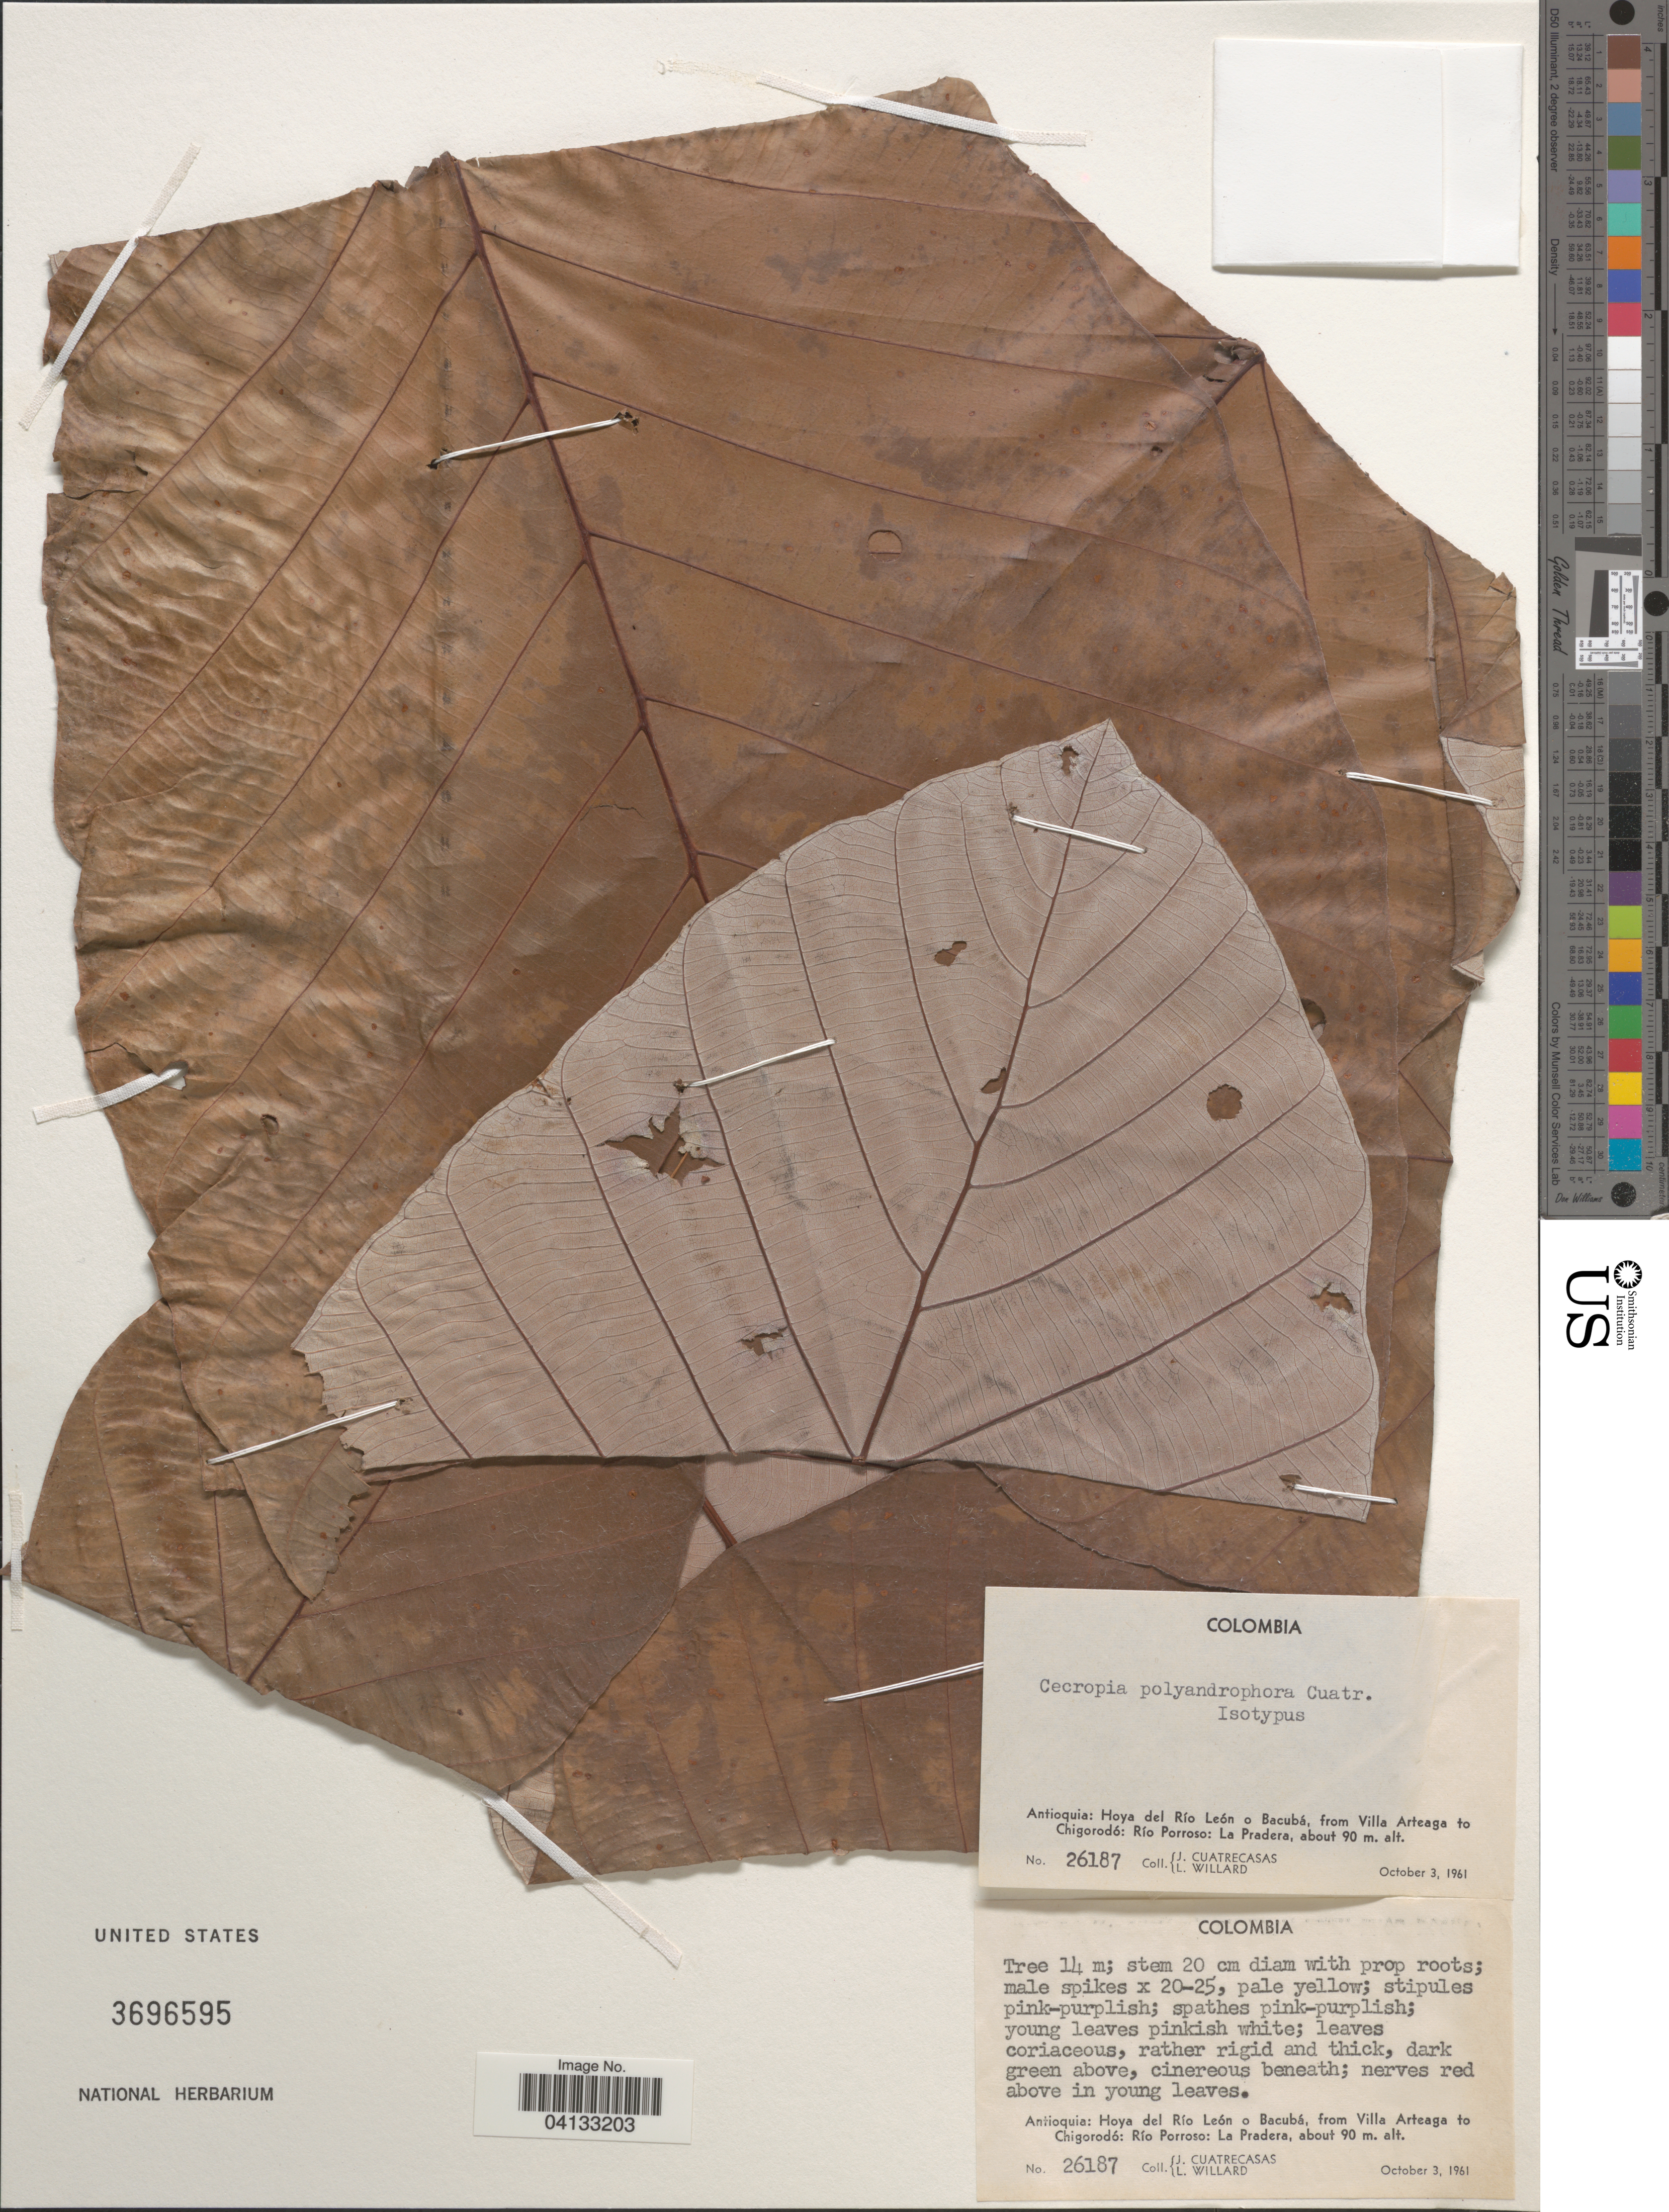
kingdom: Plantae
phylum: Tracheophyta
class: Magnoliopsida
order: Rosales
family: Urticaceae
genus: Cecropia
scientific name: Cecropia polyandrophora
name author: Cuatrec.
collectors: J. Cuatrecasas & L. Willard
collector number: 26187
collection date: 1961-10-03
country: Colombia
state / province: Antioquia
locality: Hoya del Río León o Bacubá, from Villa Arteaga to Chigorodó: Río Porroso: La Pradera.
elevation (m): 90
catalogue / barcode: US 3696595